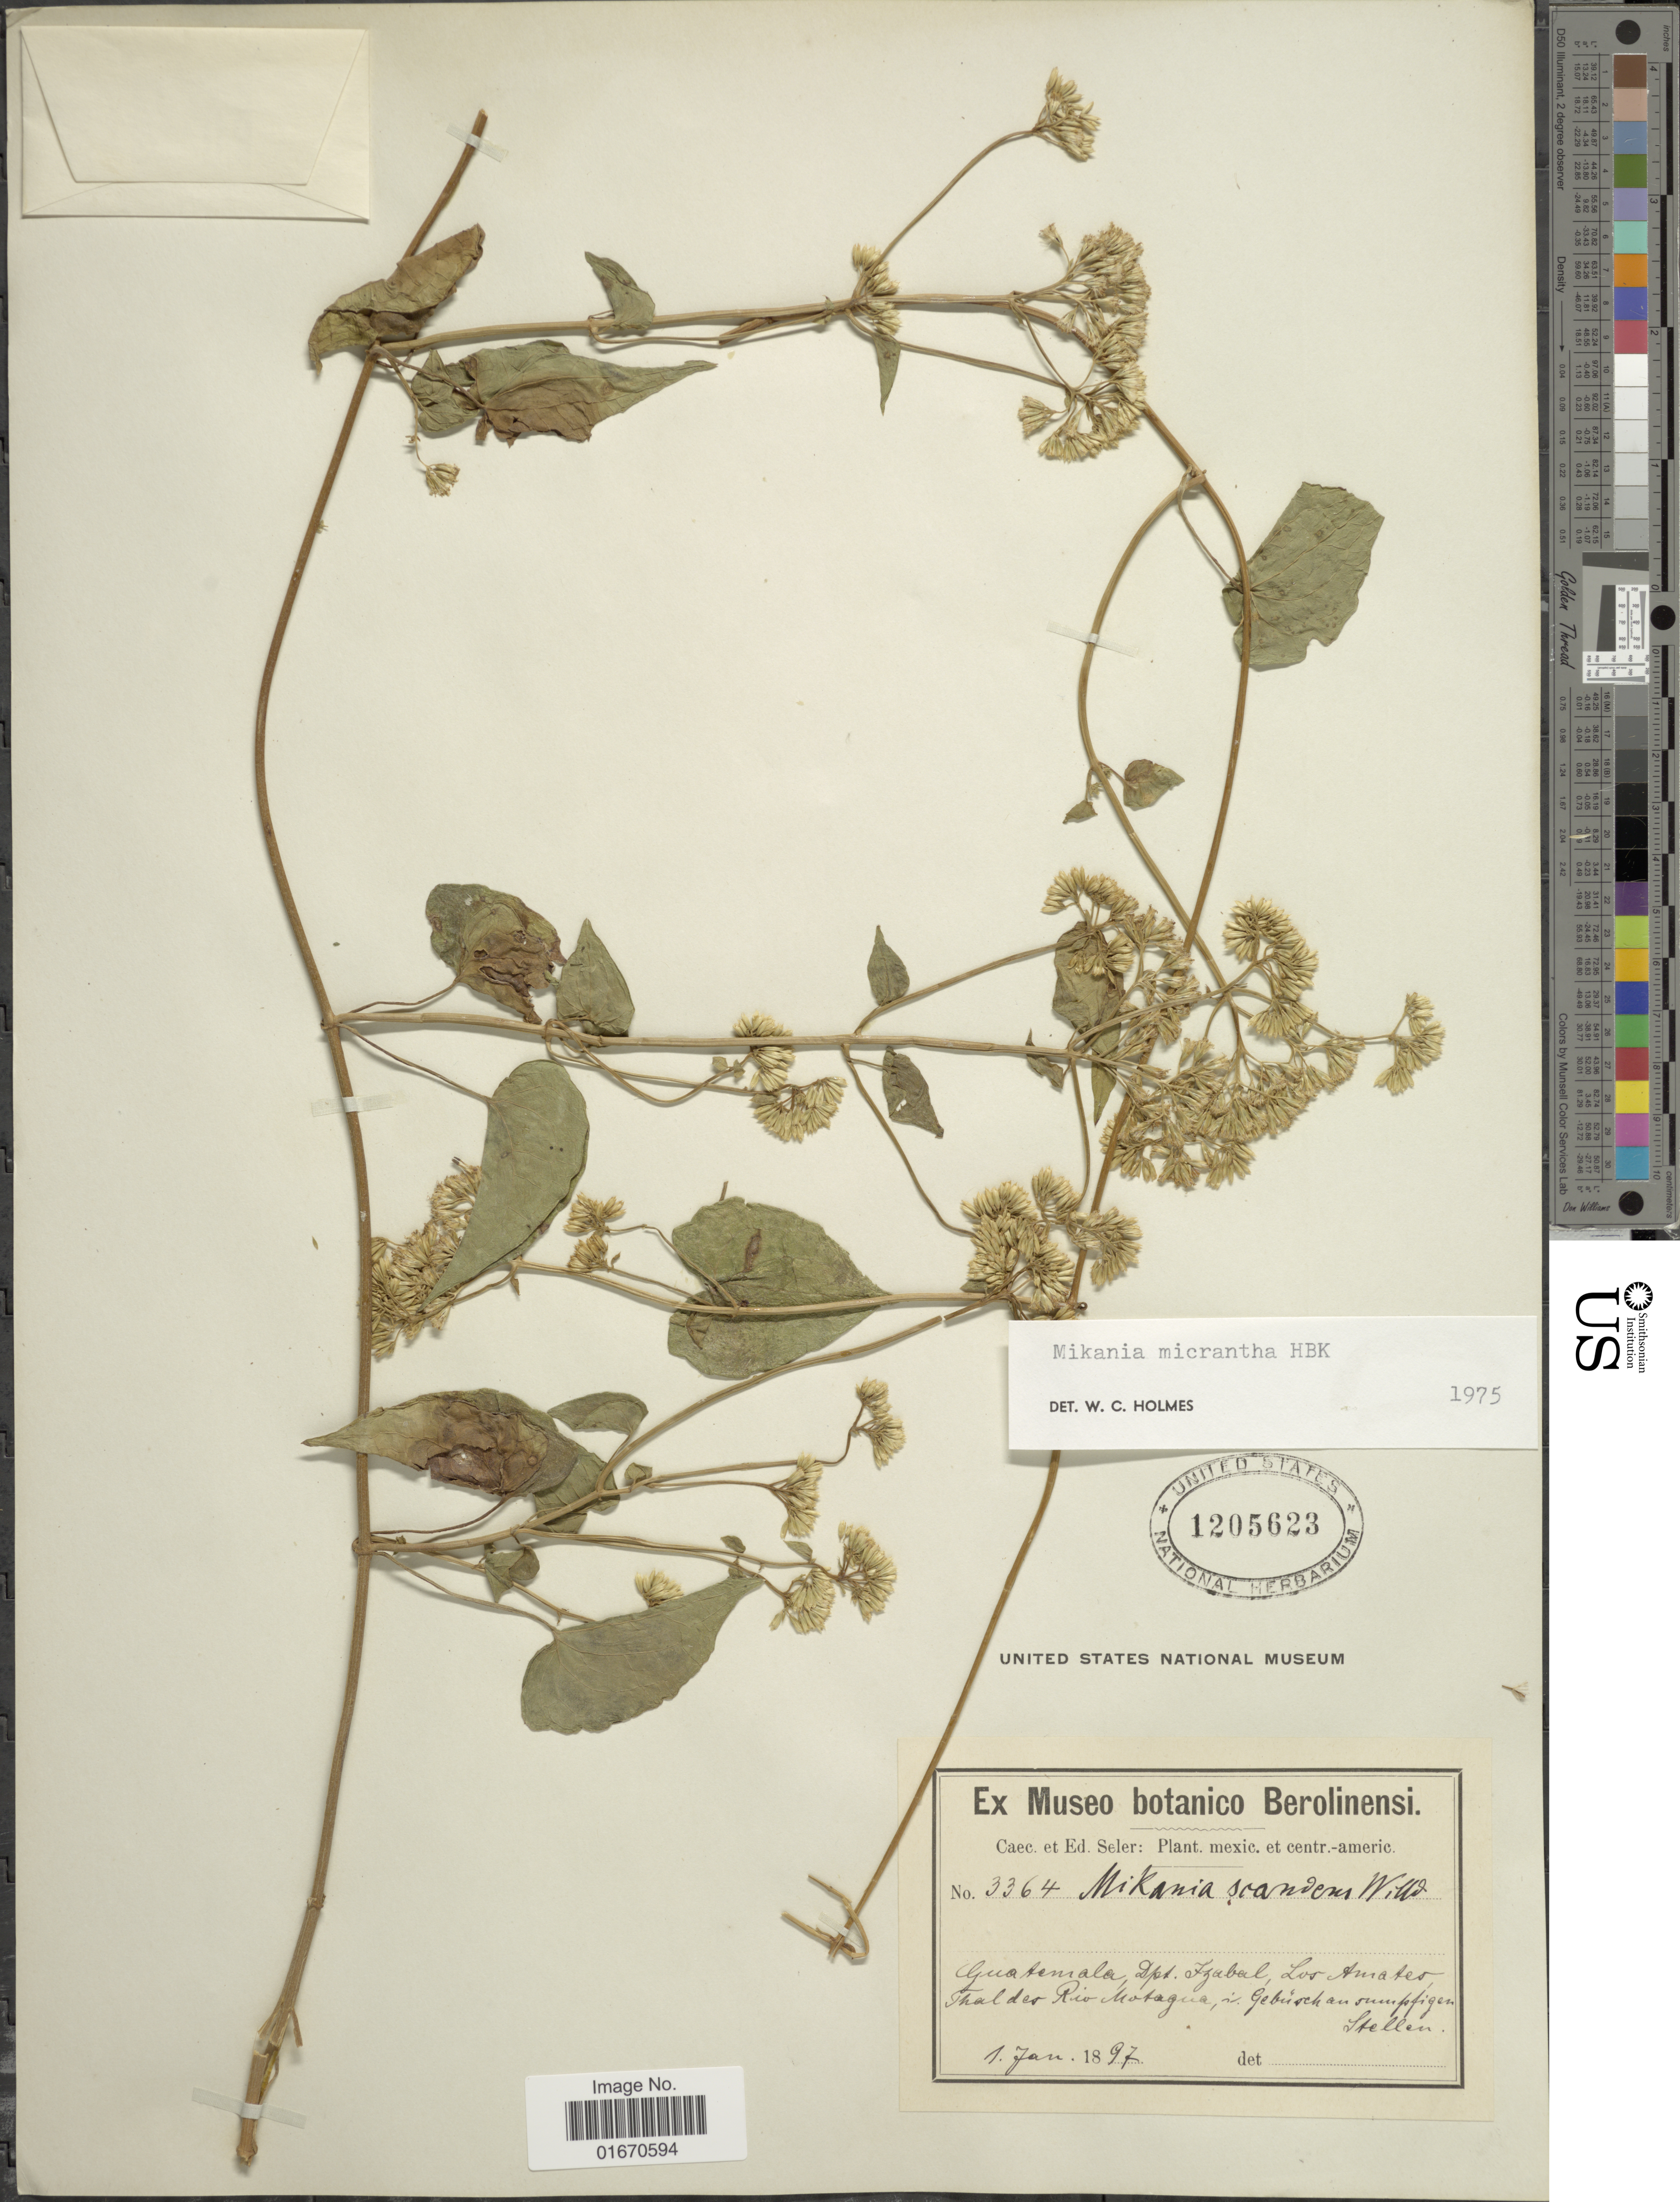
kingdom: Plantae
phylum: Tracheophyta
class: Magnoliopsida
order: Asterales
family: Asteraceae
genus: Mikania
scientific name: Mikania micrantha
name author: Kunth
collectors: C. Seler & E. G. Seler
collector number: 3364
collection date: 1897-01-01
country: Guatemala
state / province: Izabal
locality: Los Amates, Thaldes Rio Matagua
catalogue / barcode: US 1205623